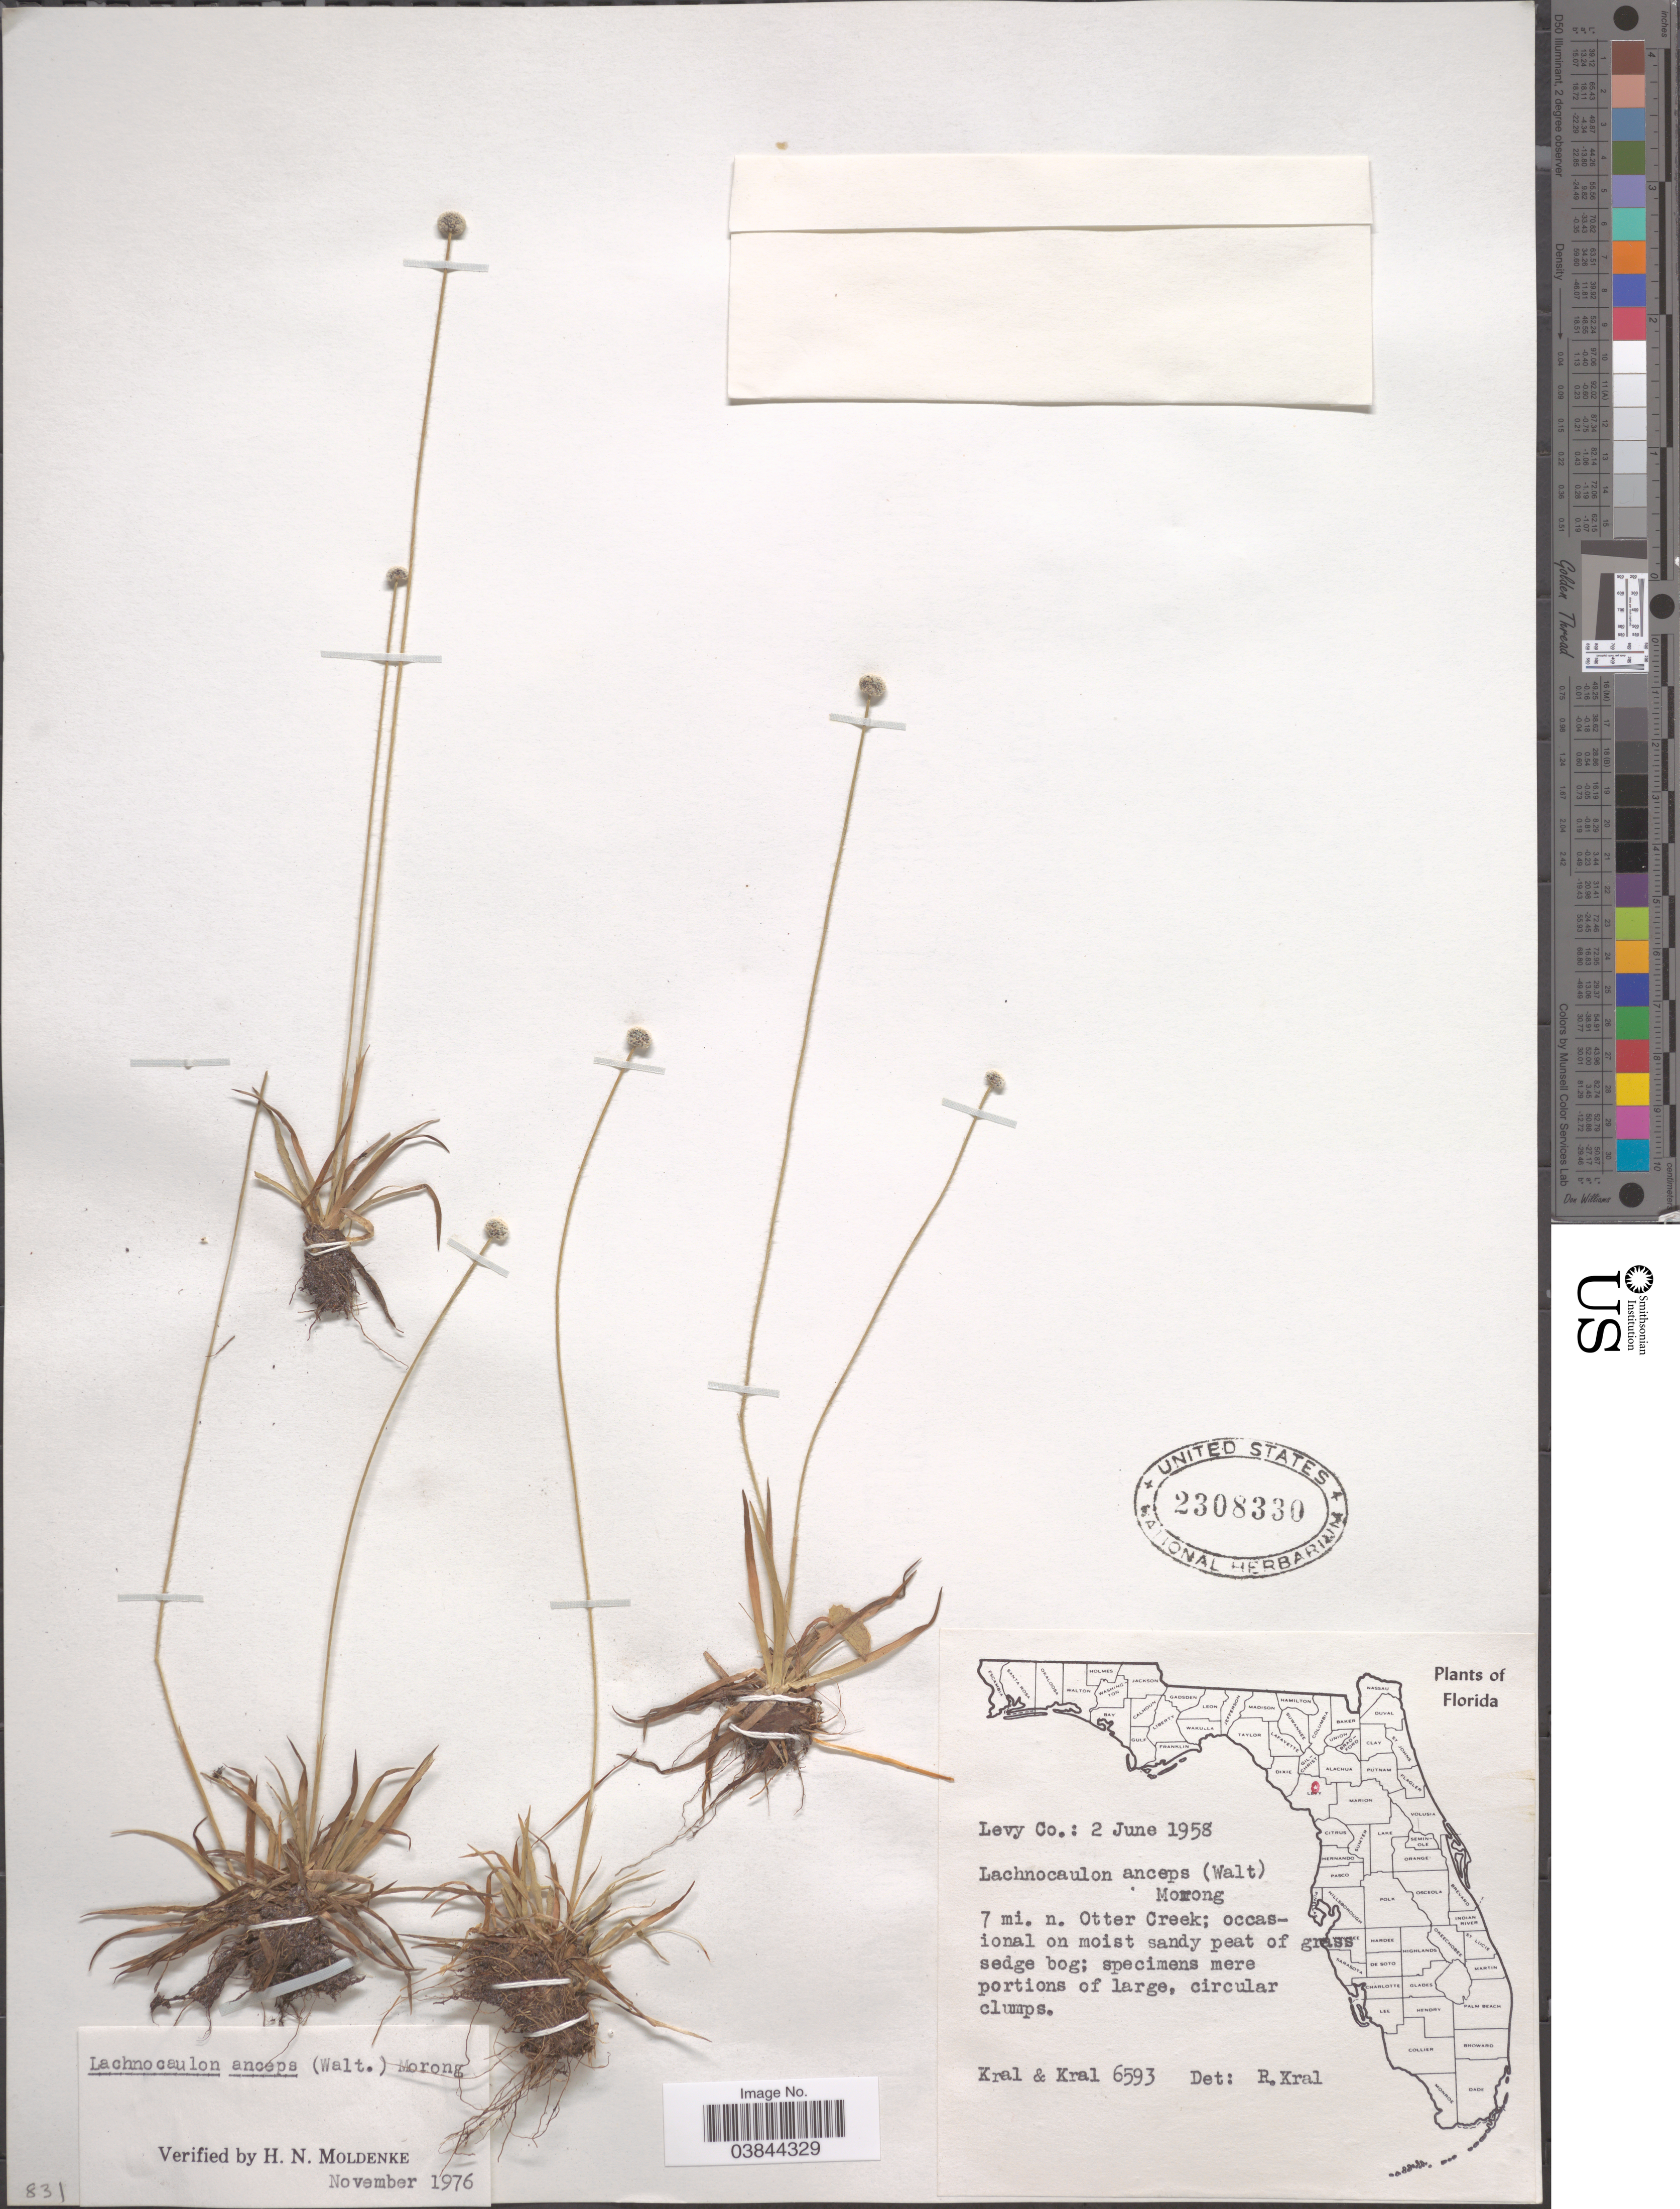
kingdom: Plantae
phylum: Tracheophyta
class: Liliopsida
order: Poales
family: Eriocaulaceae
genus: Lachnocaulon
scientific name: Lachnocaulon anceps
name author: (Walter) Morong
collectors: -- Kral & -- Kral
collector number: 6593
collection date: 1958-06-02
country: United States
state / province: Florida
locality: Levy Co. 7 mi. n. Otter Creek.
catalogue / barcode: US 2308330